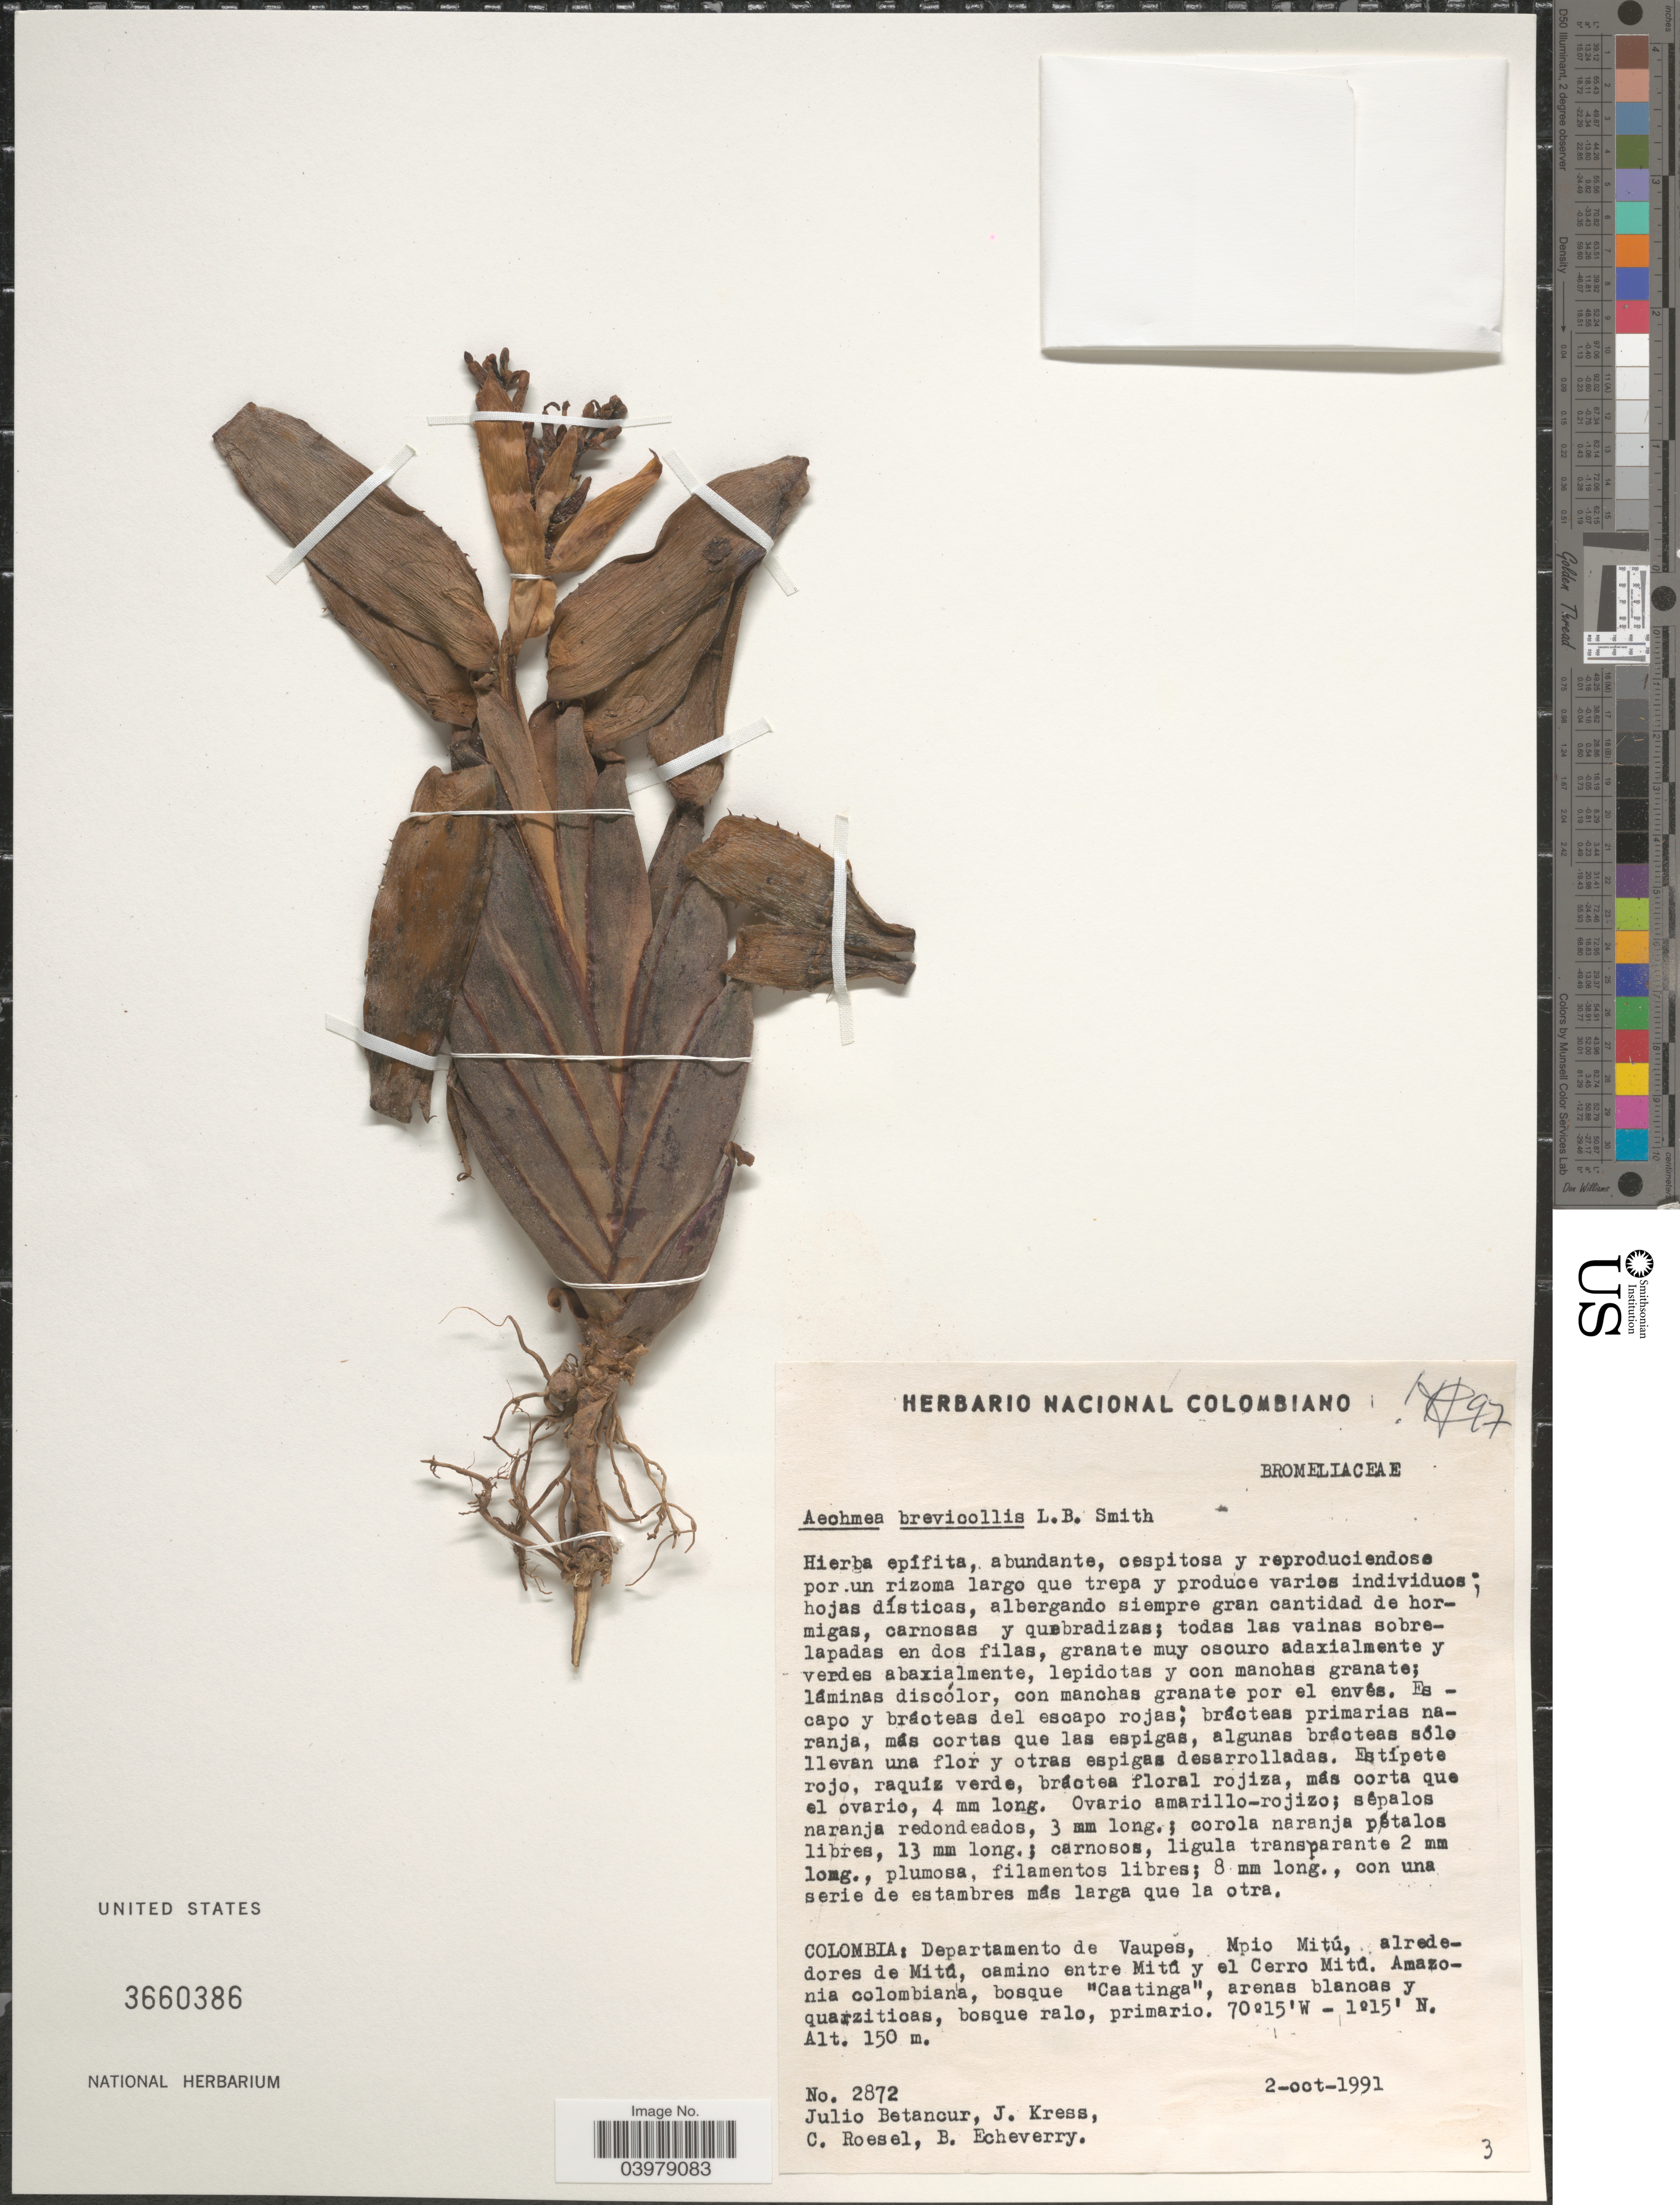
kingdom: Plantae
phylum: Tracheophyta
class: Liliopsida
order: Poales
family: Bromeliaceae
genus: Aechmea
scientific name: Aechmea brevicollis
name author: L.B. Sm.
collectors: J. Betancur, J. Kress, C. S. Roesel & B. Echeverry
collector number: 2872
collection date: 1991-10-02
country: Colombia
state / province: Vaupés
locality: Departamento de Vaupes, Mpio Mitú, alrededores de Mitú, camino entre Mitú y el Cerro Mitú. Amazonia colombiana, bosque "Caatinga", arenas blancas y quarziticas.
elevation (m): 150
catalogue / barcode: US 3660386